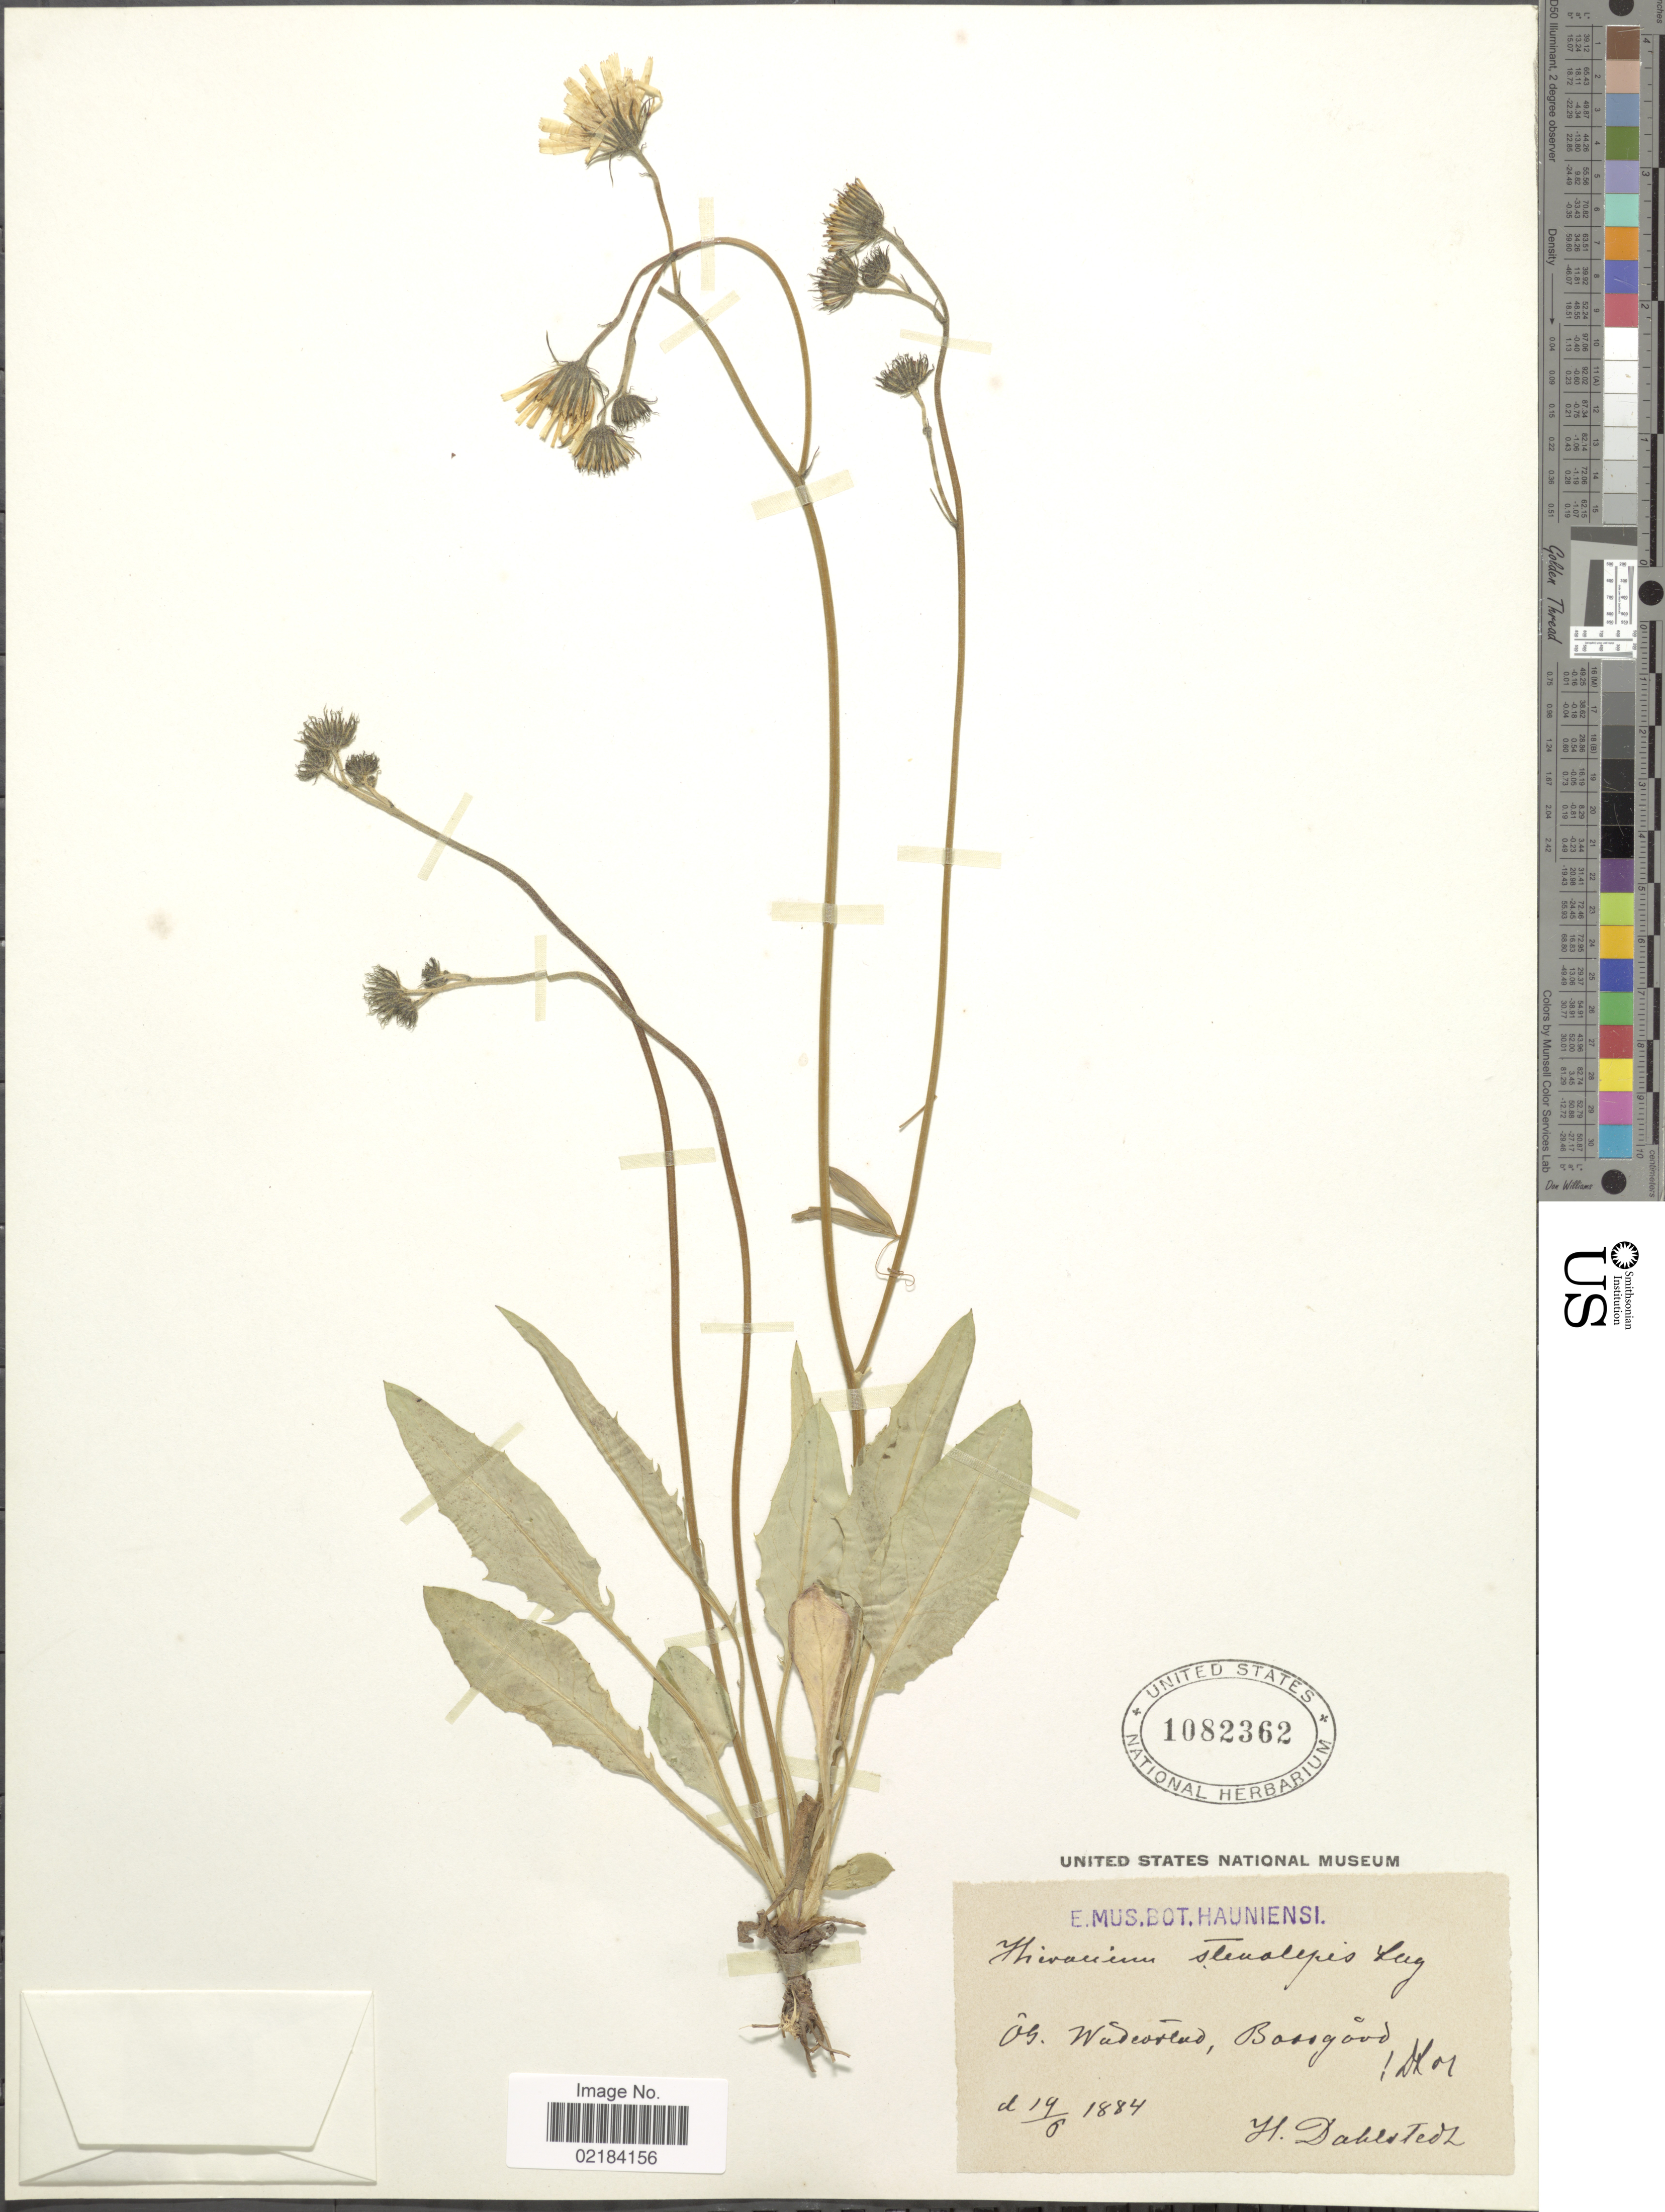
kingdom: Plantae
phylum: Tracheophyta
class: Magnoliopsida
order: Asterales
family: Asteraceae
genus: Hieracium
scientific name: Hieracium bifidum subsp. stenolepis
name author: (Lindeb.) Zahn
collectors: H. G. Dahlstedt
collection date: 1884-05-19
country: Sweden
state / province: Östergötland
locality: Wäderstad [ = Väderstad], Bossgood [ = Bosgård?]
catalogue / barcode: US 1082362